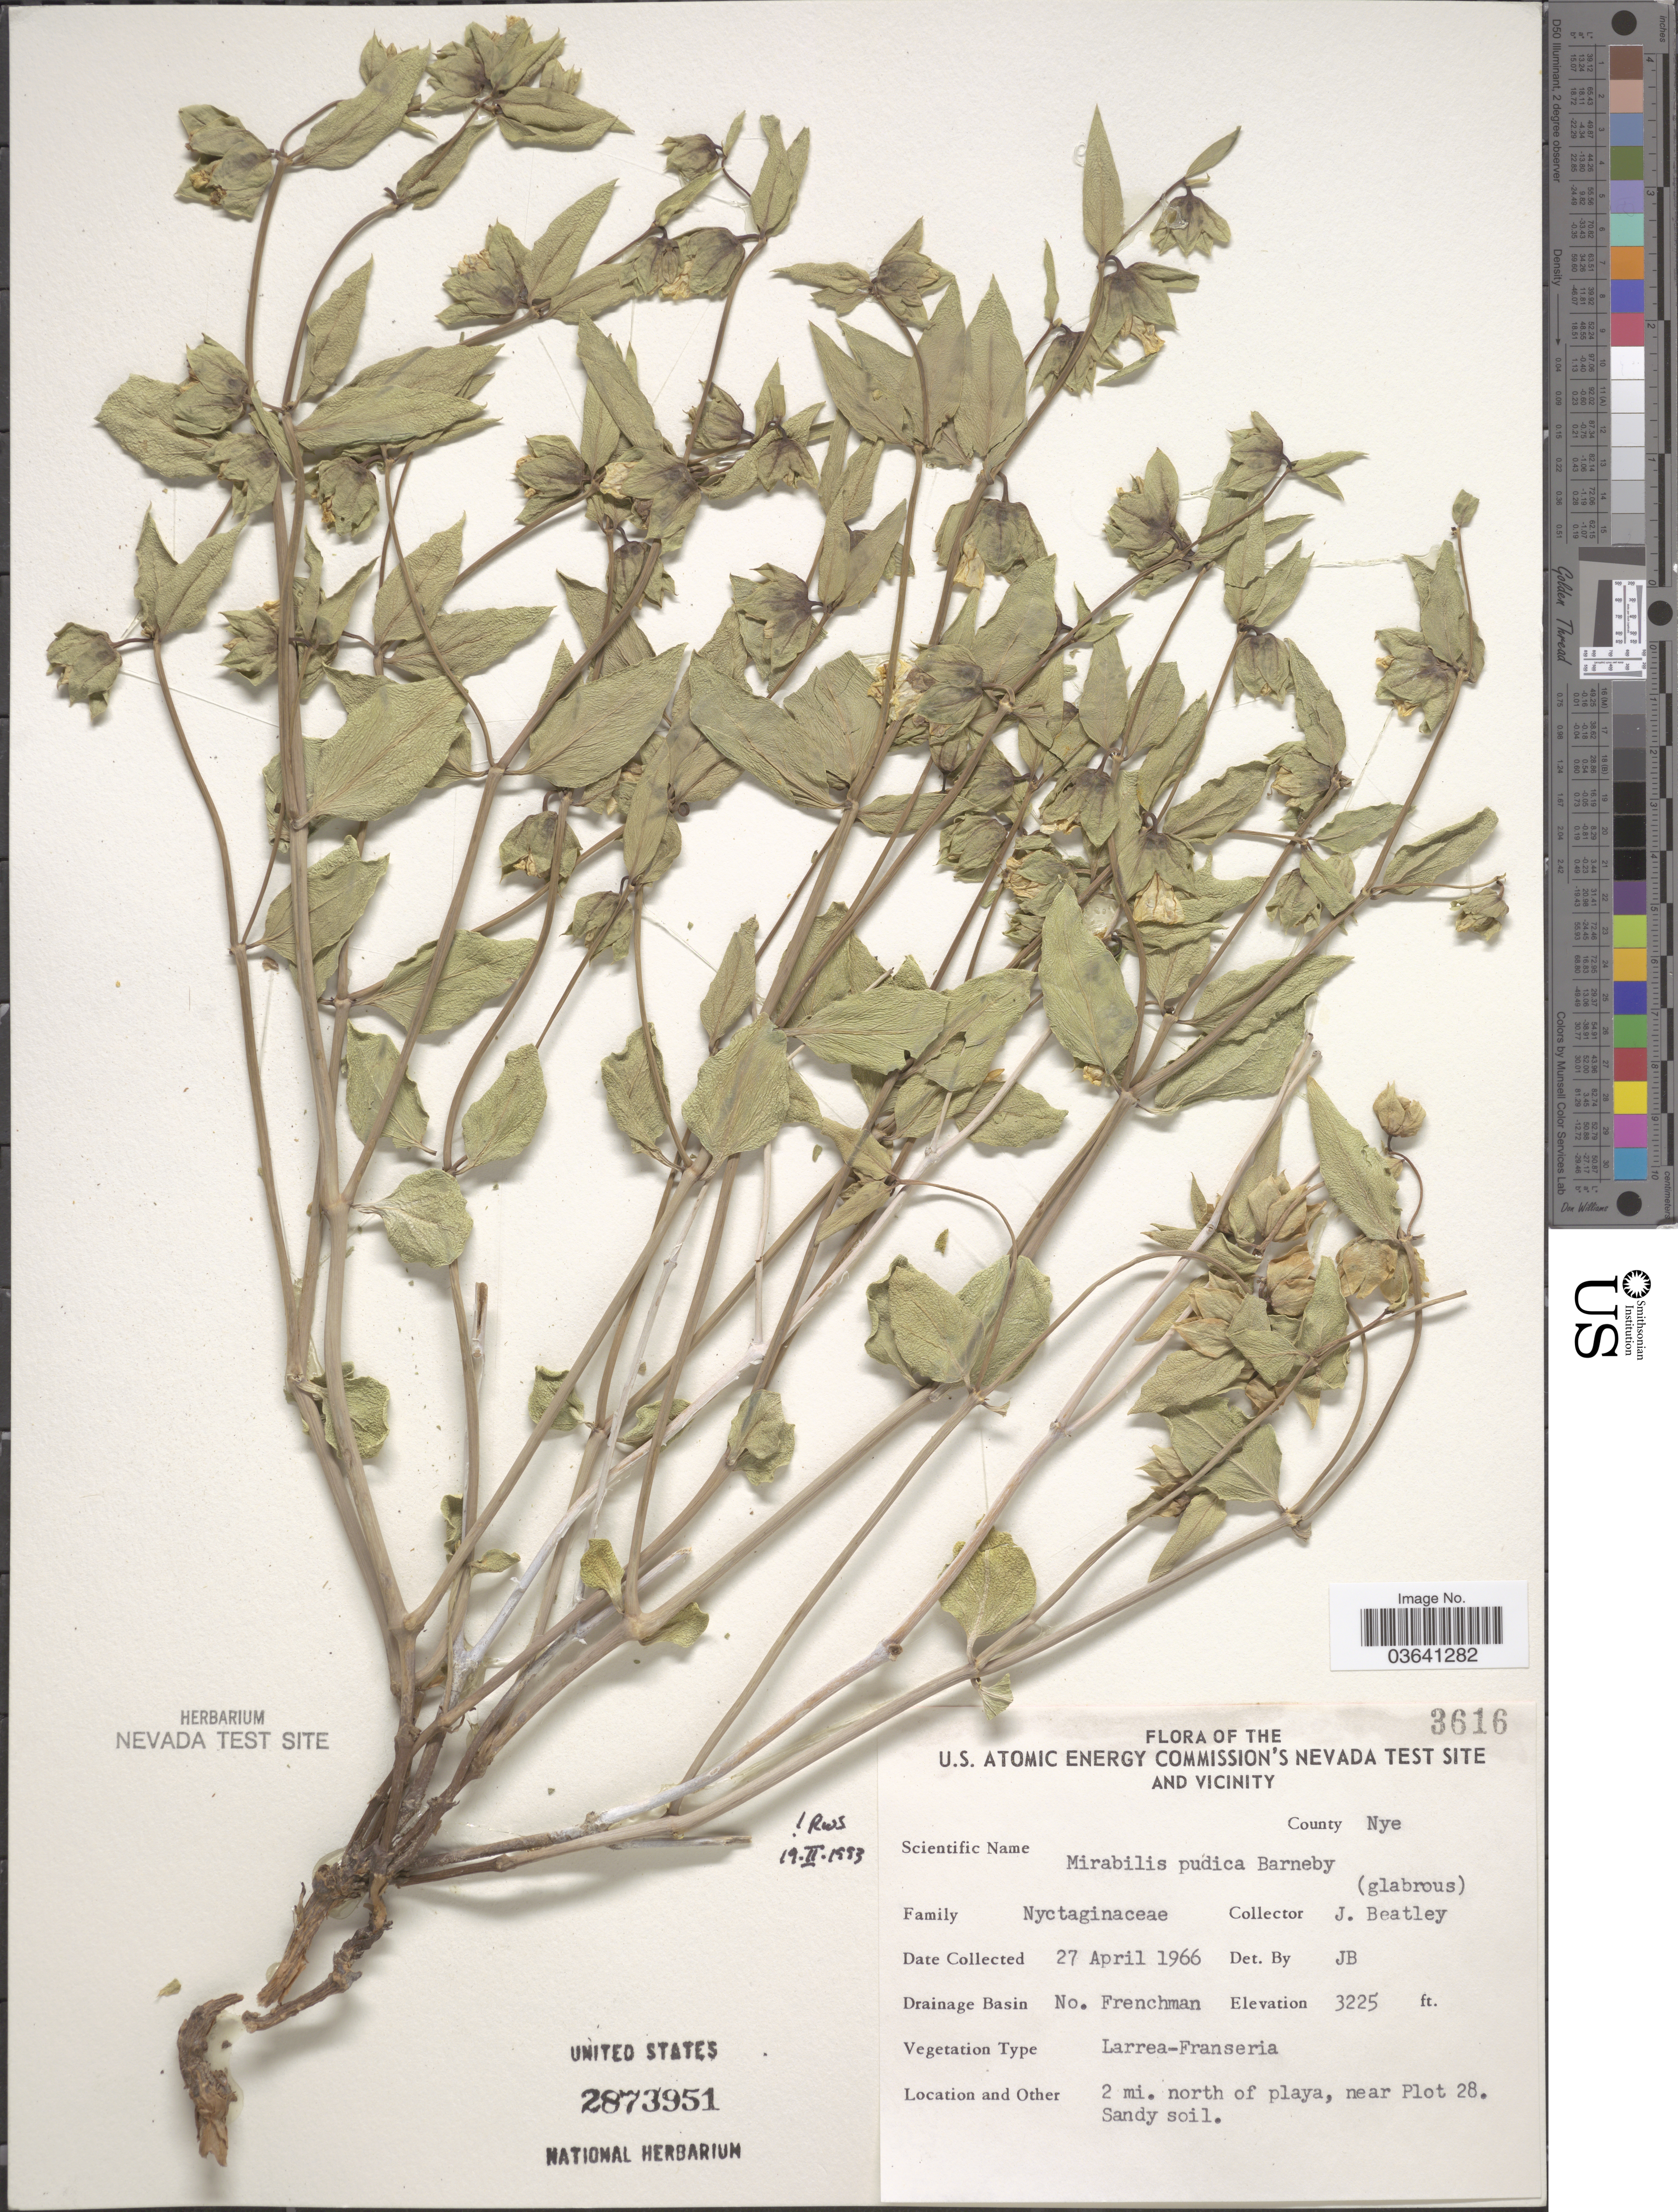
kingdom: Plantae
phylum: Tracheophyta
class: Magnoliopsida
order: Caryophyllales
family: Nyctaginaceae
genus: Mirabilis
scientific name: Mirabilis pudica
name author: Barneby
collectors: J. C. Beatley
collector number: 3616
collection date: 1966-04-27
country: United States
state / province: Nevada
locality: U.S. Atomic Energy Commission's Nevada Test Site and Vicinity. County Nye. Drainage Basin No. Frenchman. 2 mi. north of playa, near Plot 28.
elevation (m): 983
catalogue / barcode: US 2873951